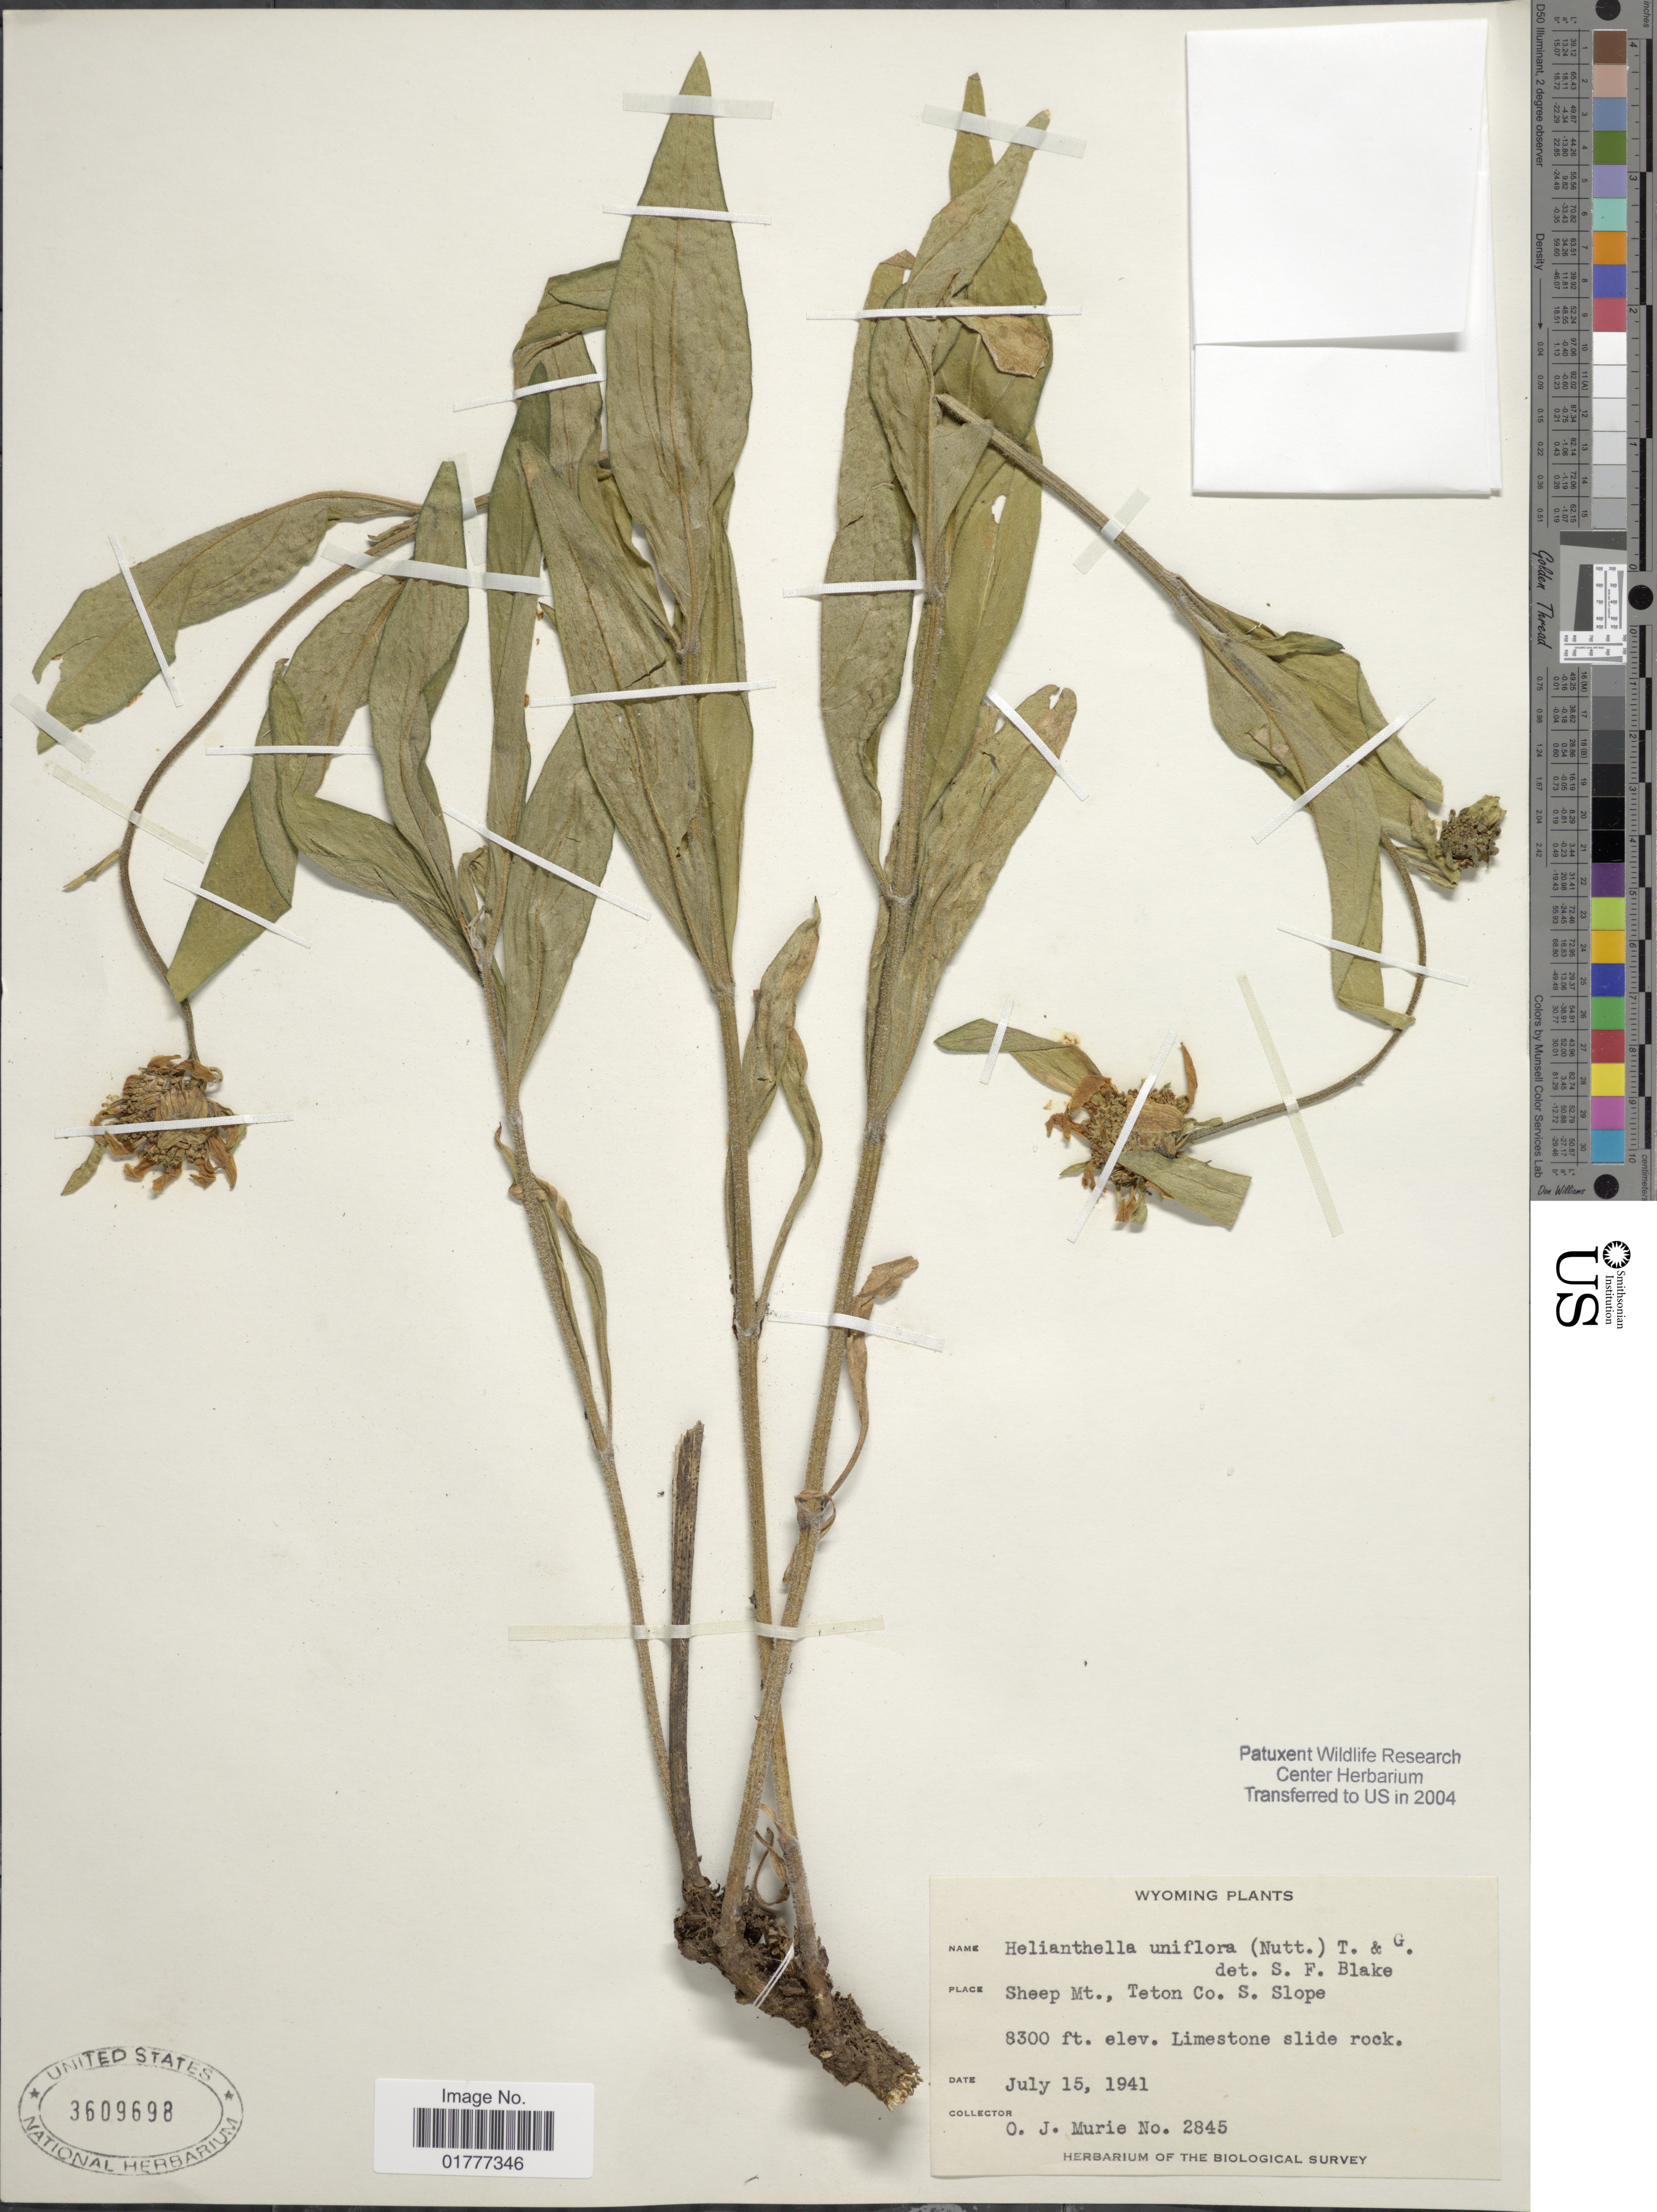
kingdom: Plantae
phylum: Tracheophyta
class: Magnoliopsida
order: Asterales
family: Asteraceae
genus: Helianthella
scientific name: Helianthella uniflora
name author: Torr. & A. Gray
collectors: O. Murie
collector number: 2845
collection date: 1941-07-15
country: United States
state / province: Wyoming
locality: Sheep Mt., Teton Co., S. Slope, Limestone slide rock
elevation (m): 2530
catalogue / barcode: US 3609698